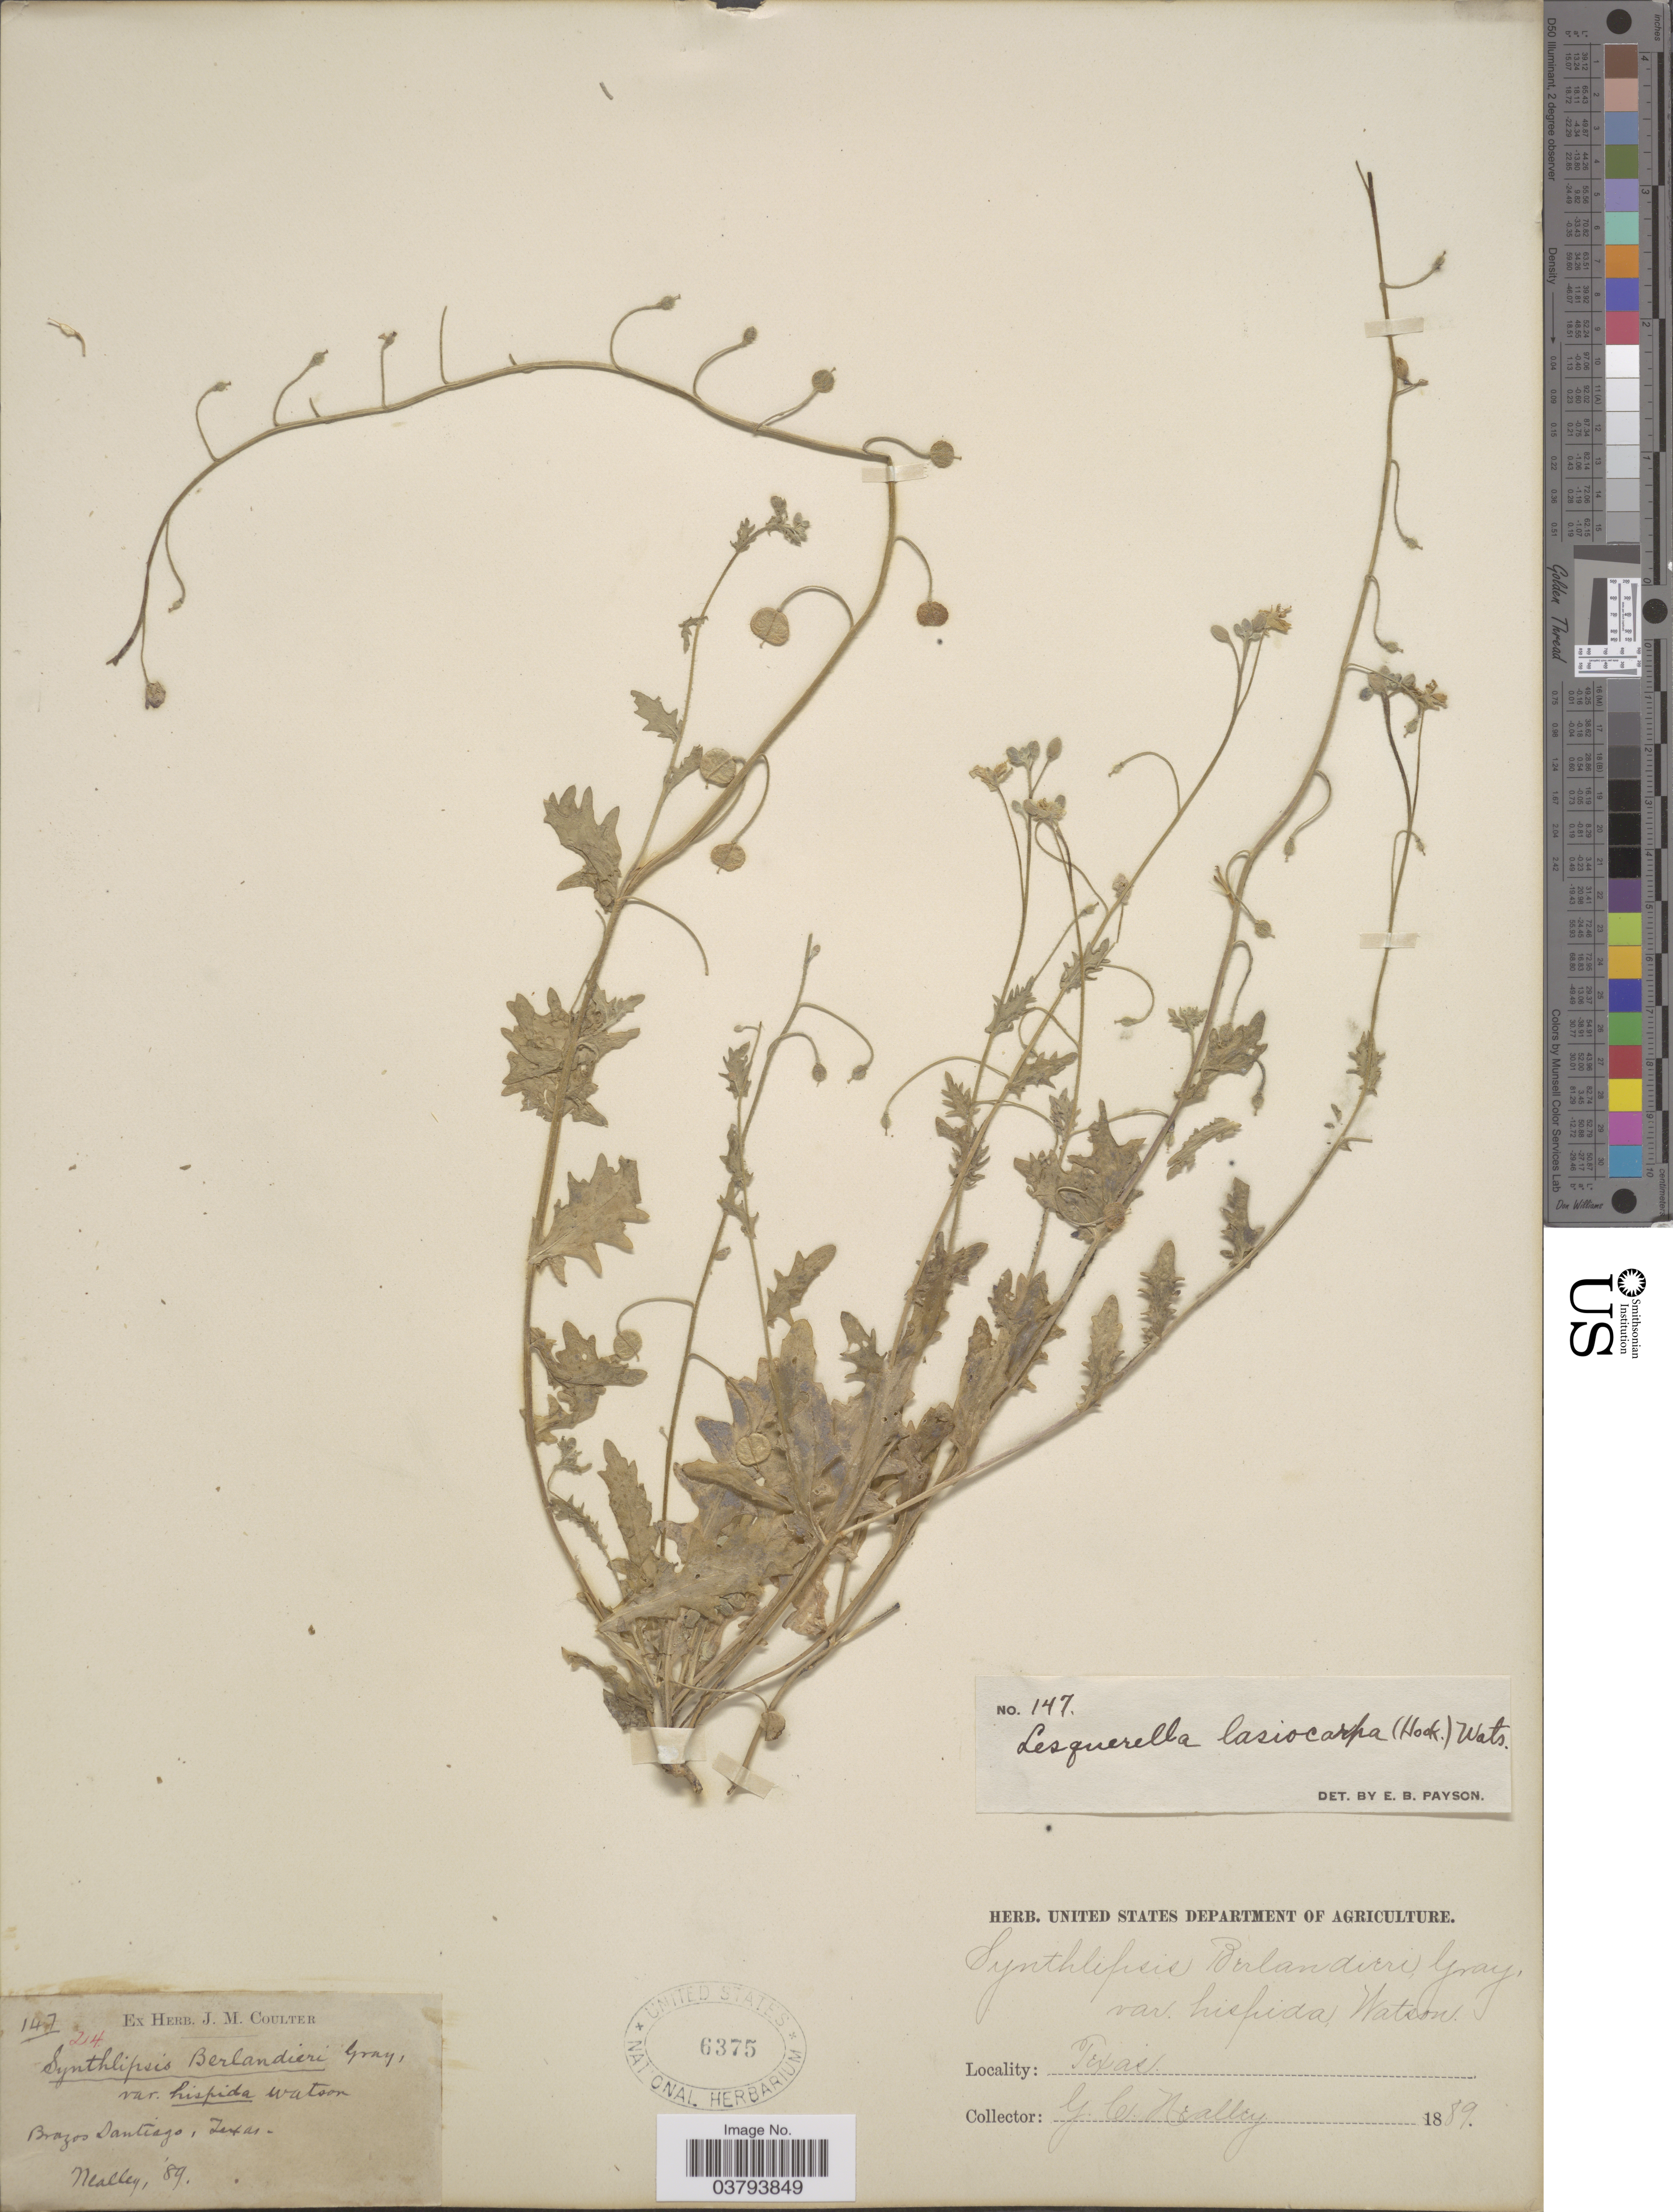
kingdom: Plantae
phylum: Tracheophyta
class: Magnoliopsida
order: Brassicales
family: Brassicaceae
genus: Lesquerella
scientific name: Lesquerella lasiocarpa var. hispida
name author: (S. Watson) Rollins & E.A. Shaw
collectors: G. C. Nealley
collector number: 147/214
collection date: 1889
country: United States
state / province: Texas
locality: Brazos Santiago.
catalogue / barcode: US 6375